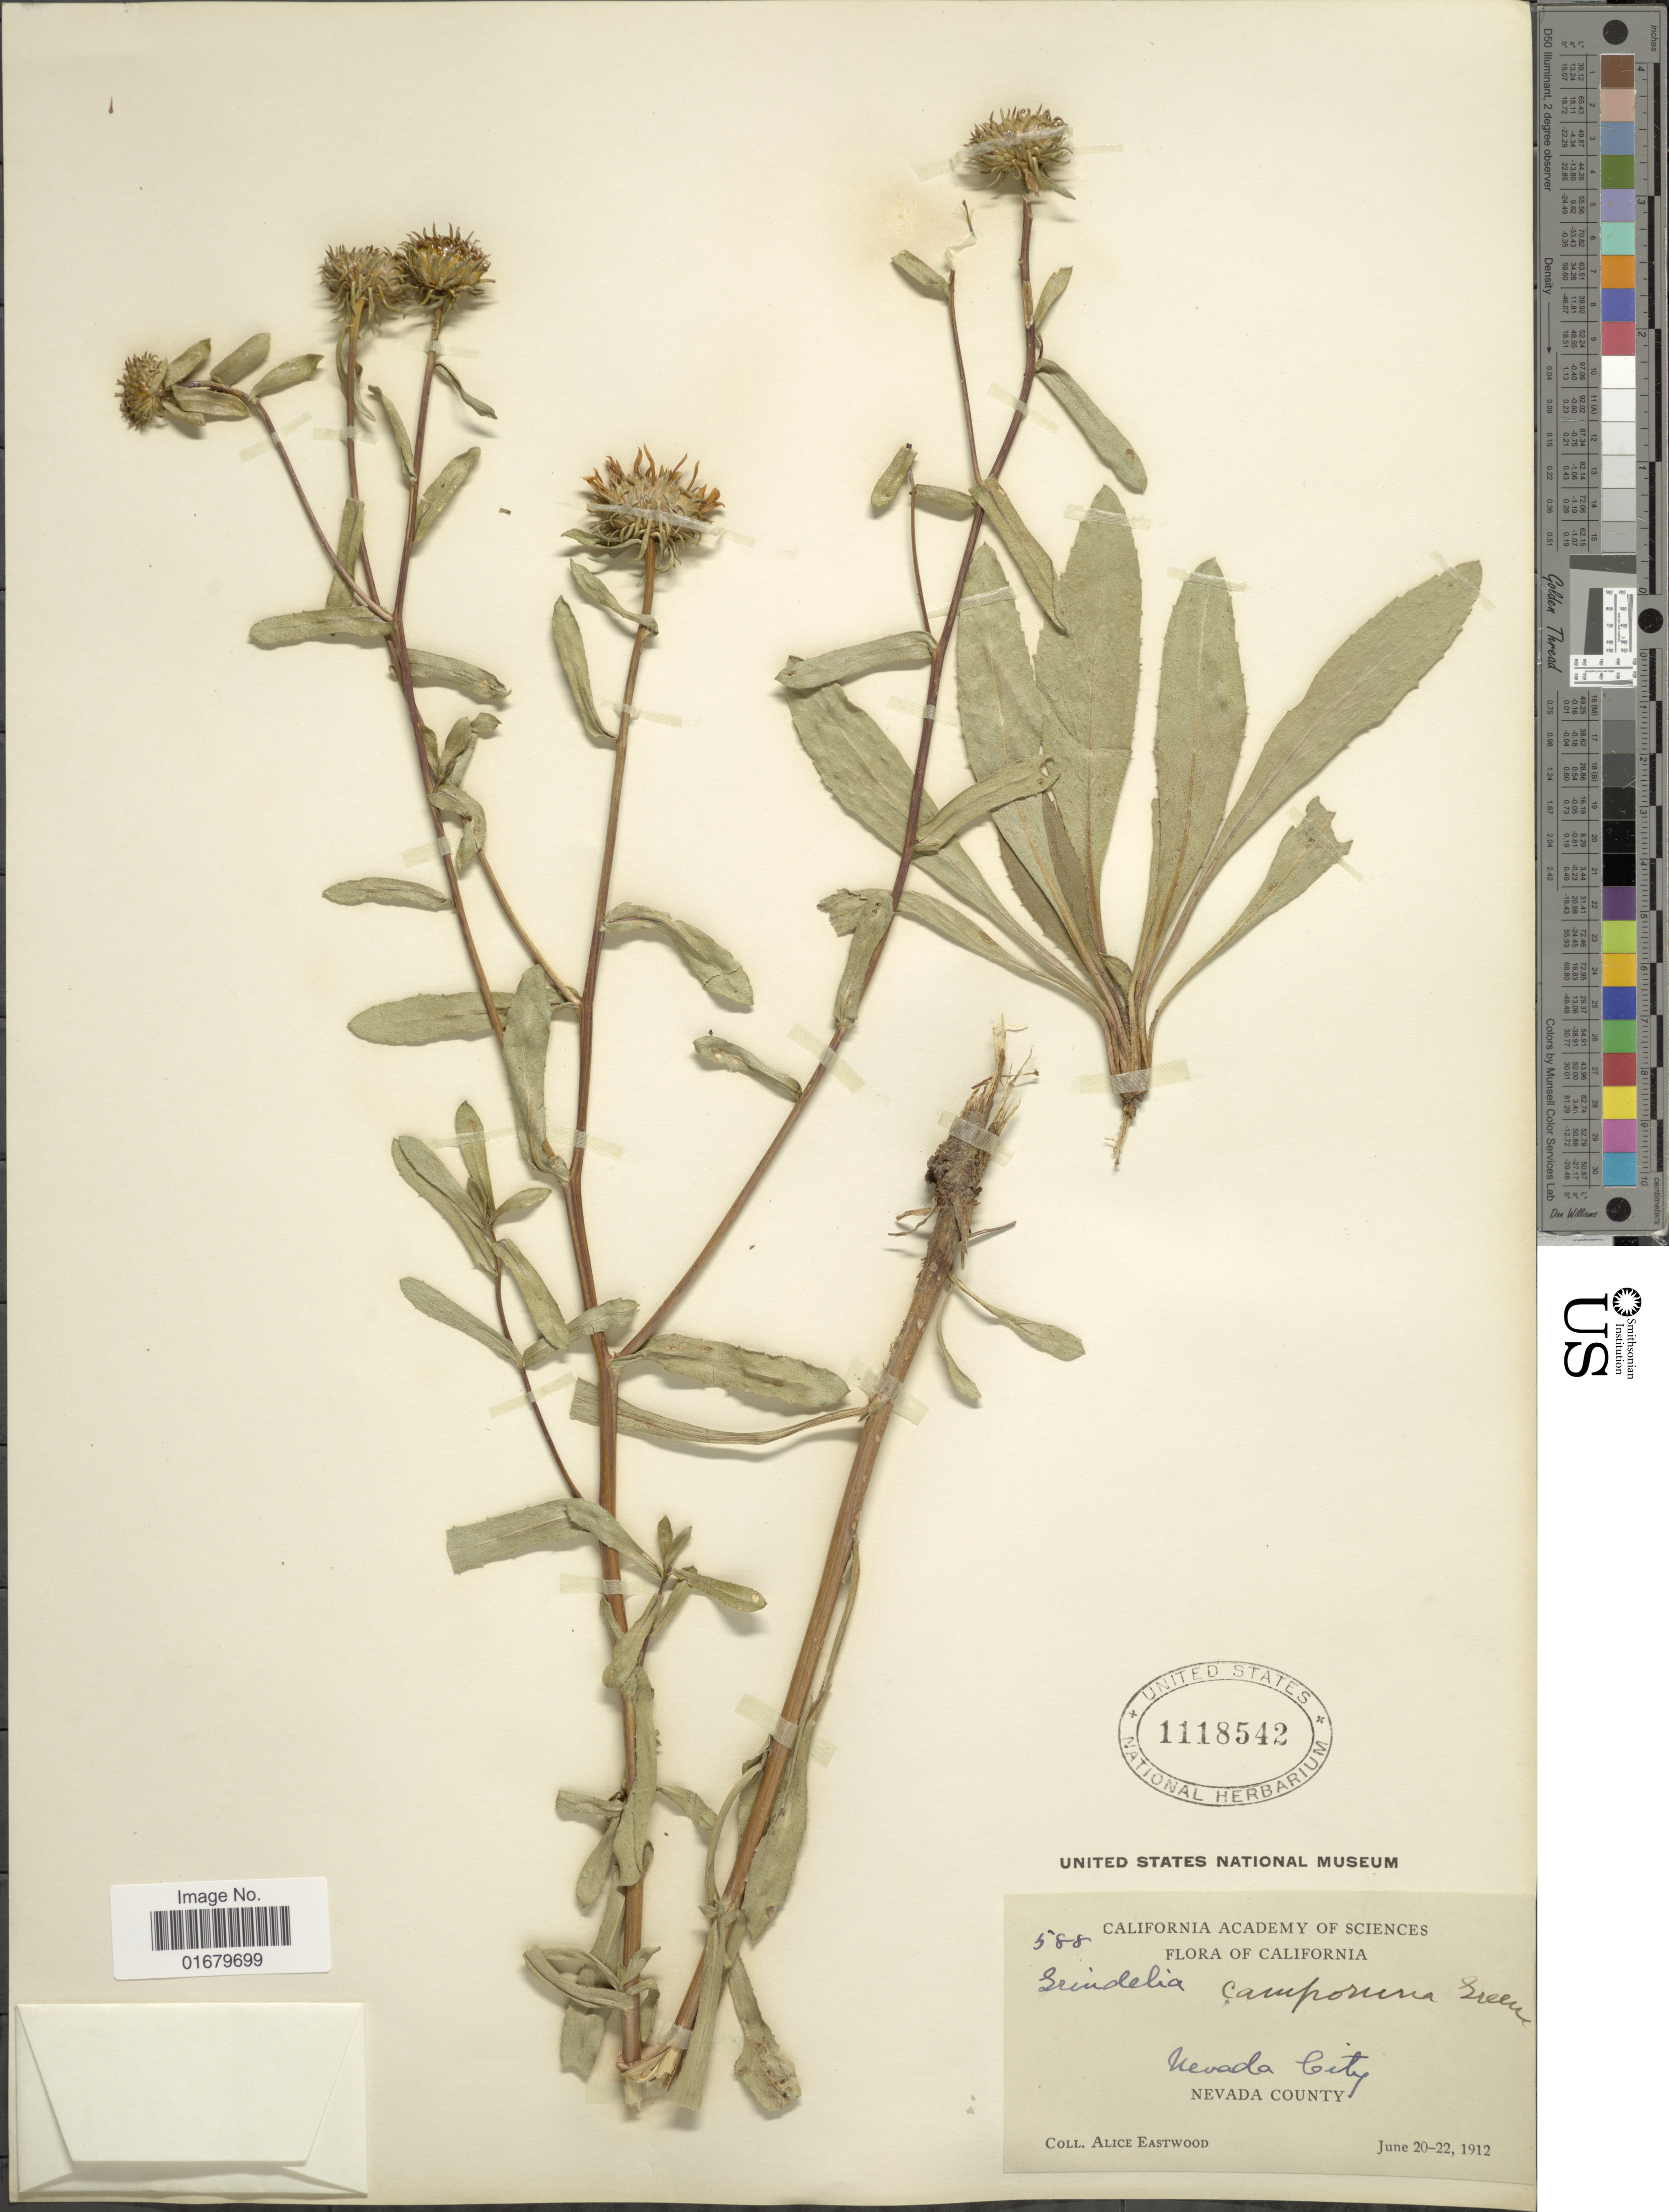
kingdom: Plantae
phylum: Tracheophyta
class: Magnoliopsida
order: Asterales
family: Asteraceae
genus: Grindelia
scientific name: Grindelia camporum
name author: Greene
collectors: A. Eastwood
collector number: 588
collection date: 1912-06-20/1912-06-22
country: United States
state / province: California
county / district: Nevada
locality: California, Nevada City, Nevada County.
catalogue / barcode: US 1118542